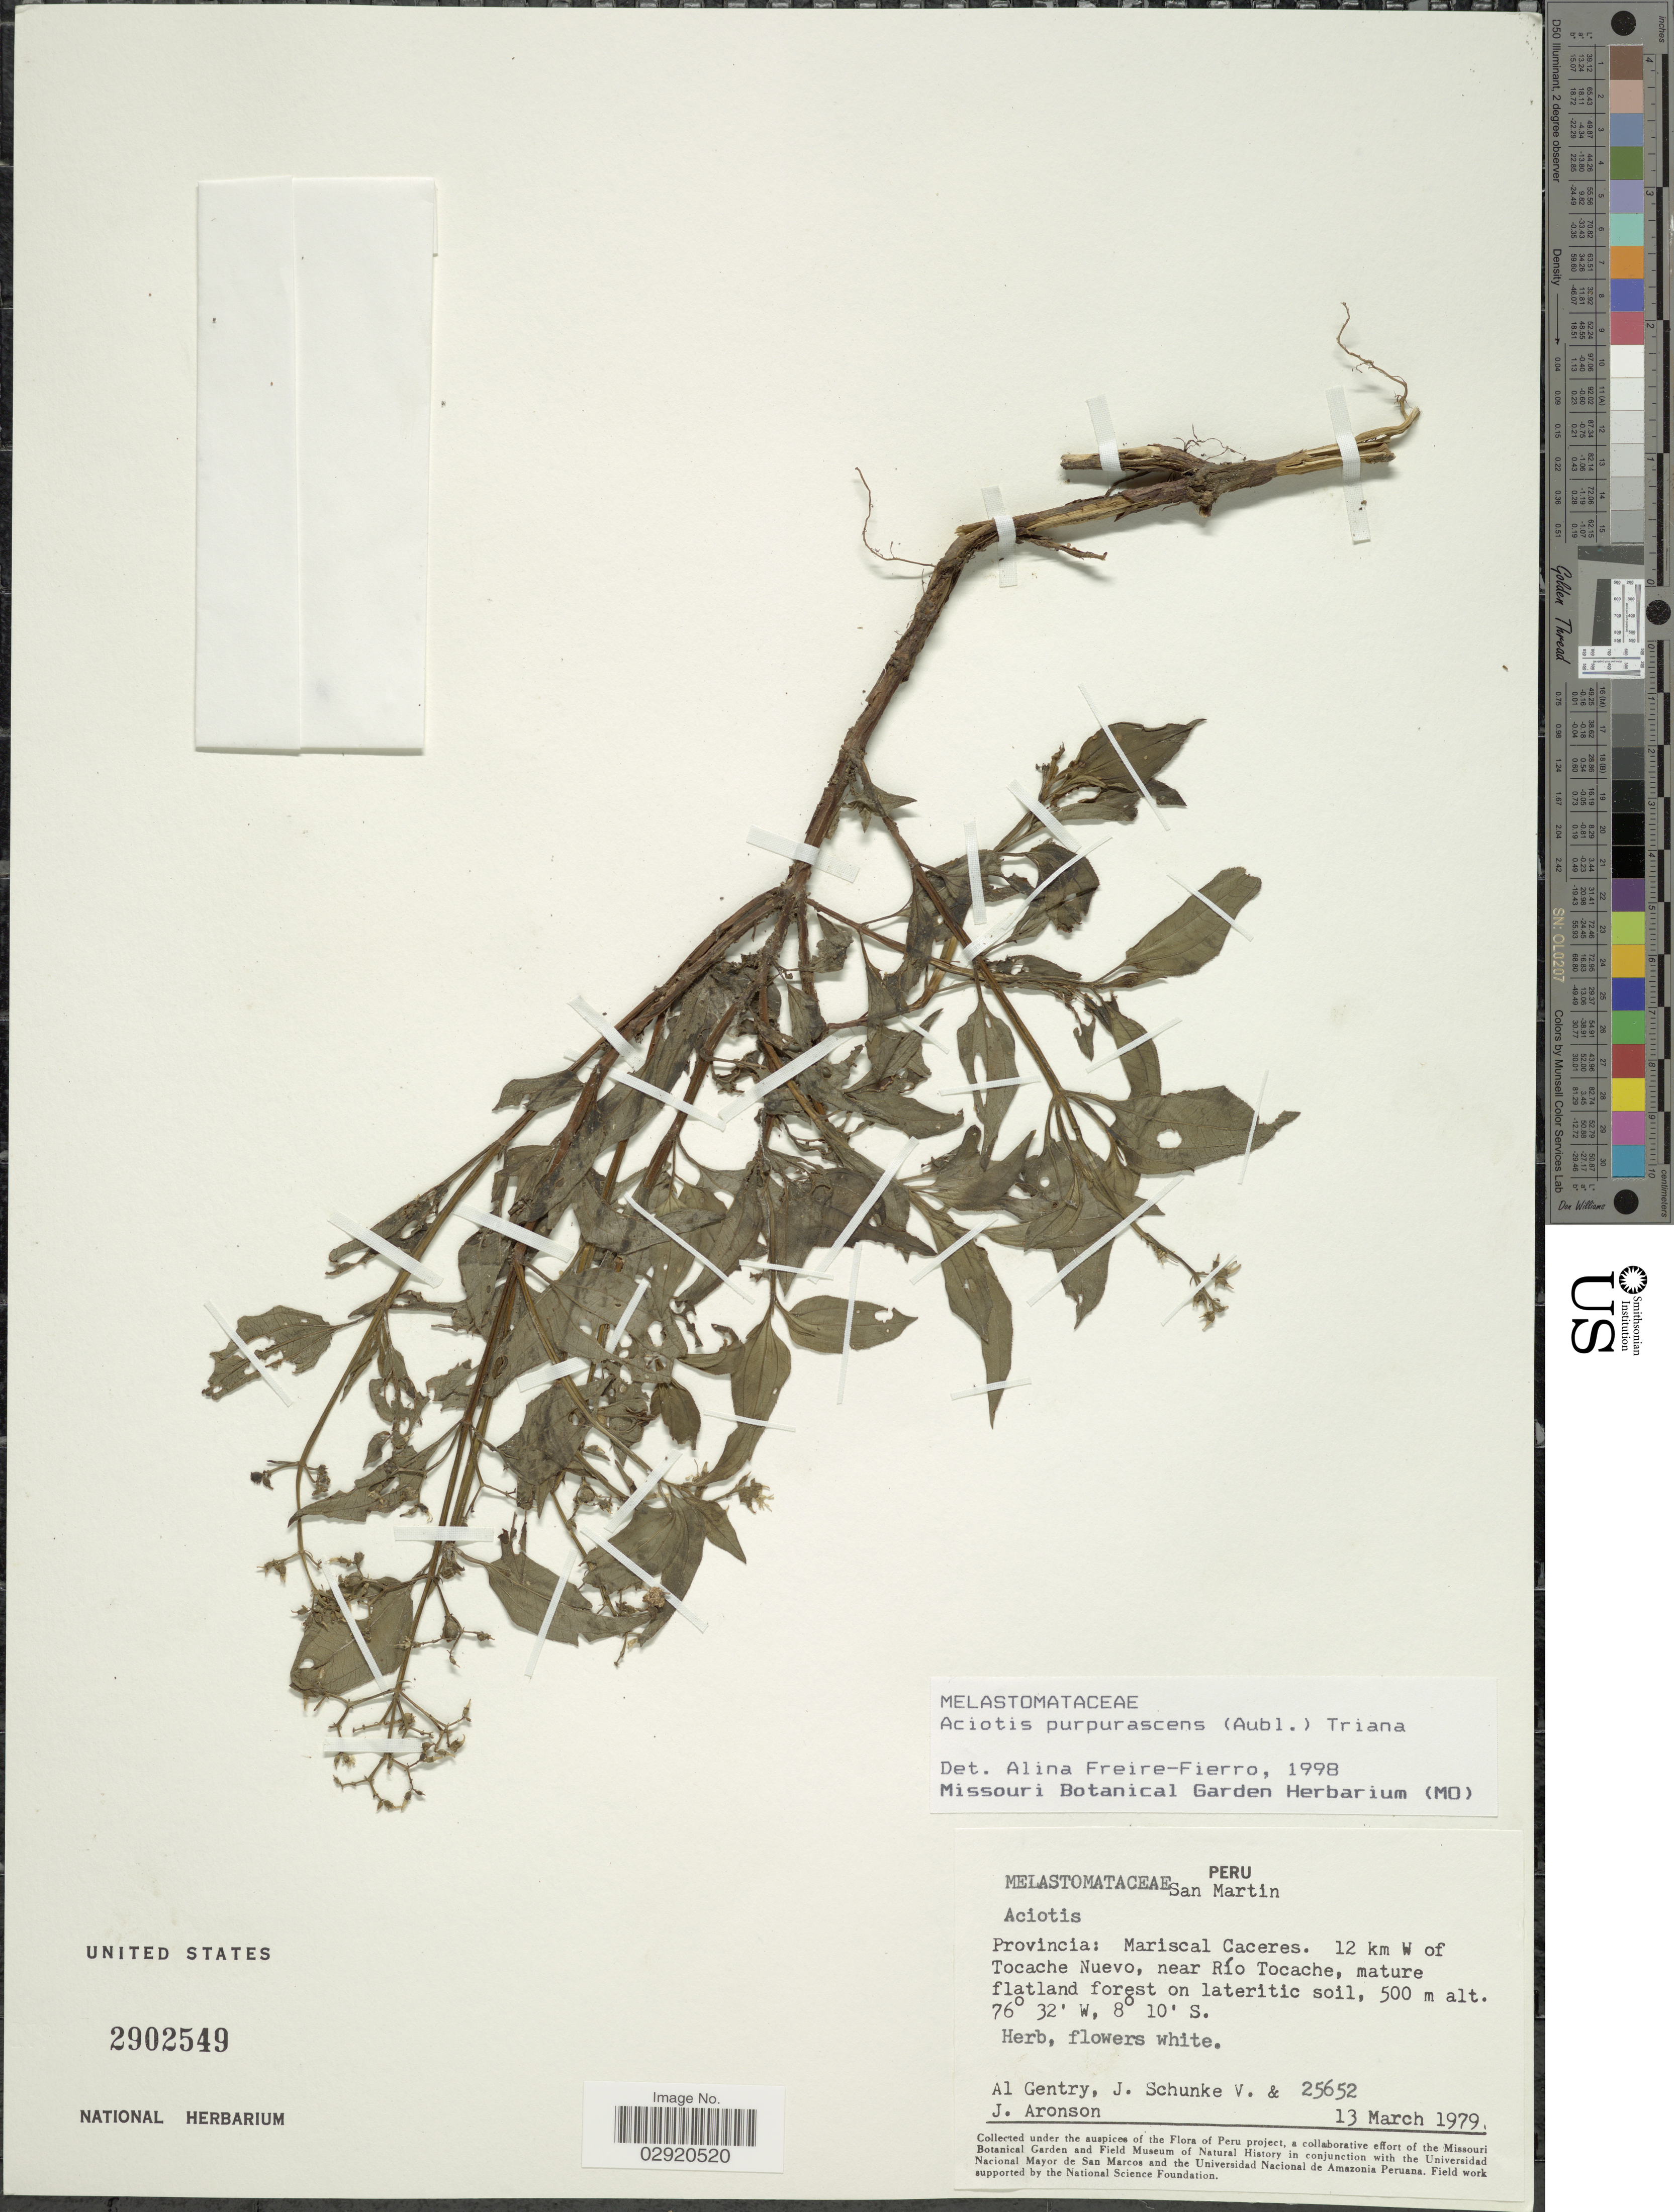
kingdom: Plantae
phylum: Tracheophyta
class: Magnoliopsida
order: Myrtales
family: Melastomataceae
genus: Aciotis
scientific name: Aciotis purpurascens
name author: (Aubl.) Triana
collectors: A. H. Gentry, J. Schunke Vigo & J. Aronson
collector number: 25652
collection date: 1979-03-13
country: Peru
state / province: San Martín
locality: Provincia: Mariscal Caceres. 12 km W of Tocache Nuevo, near Río Tocache.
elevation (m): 500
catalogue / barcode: US 2902549